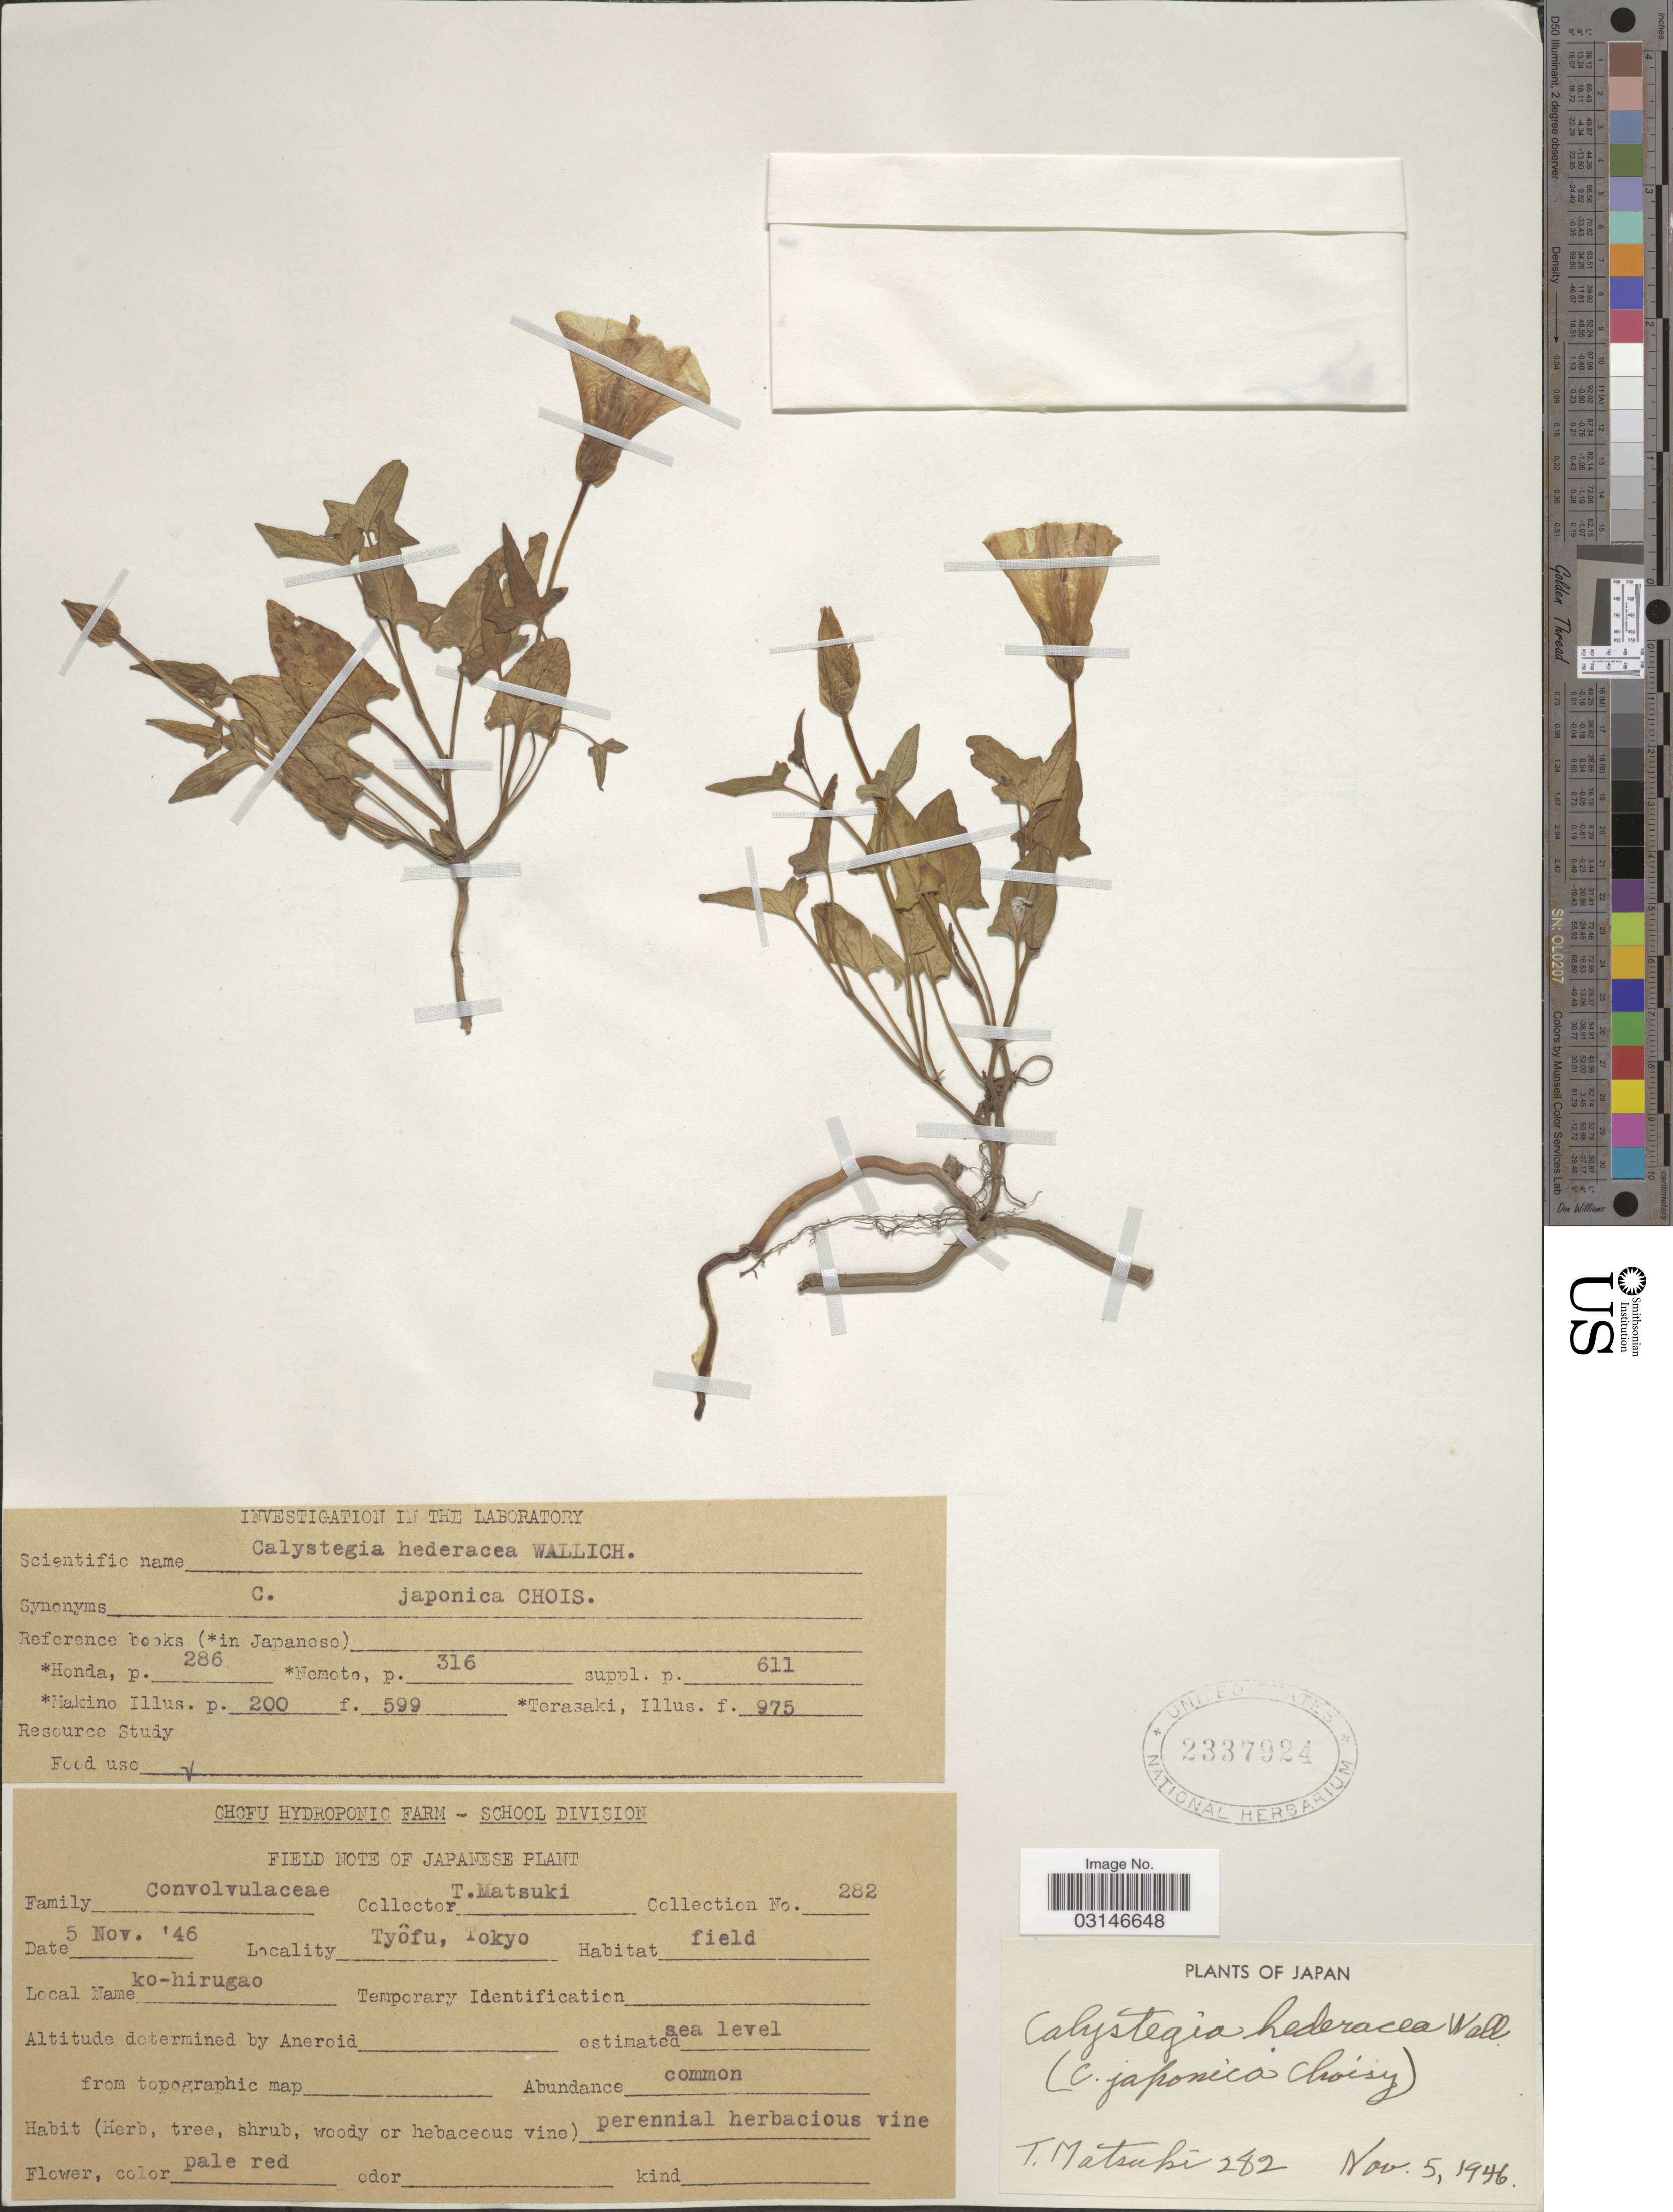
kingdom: Plantae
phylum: Tracheophyta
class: Magnoliopsida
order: Solanales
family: Convolvulaceae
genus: Calystegia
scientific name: Calystegia hederacea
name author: Thunb.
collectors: T. Matsuki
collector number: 282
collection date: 1946-11-05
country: Japan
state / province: Tokyo, Federal City of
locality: Tyôfu, Tokyo.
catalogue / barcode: US 2337924